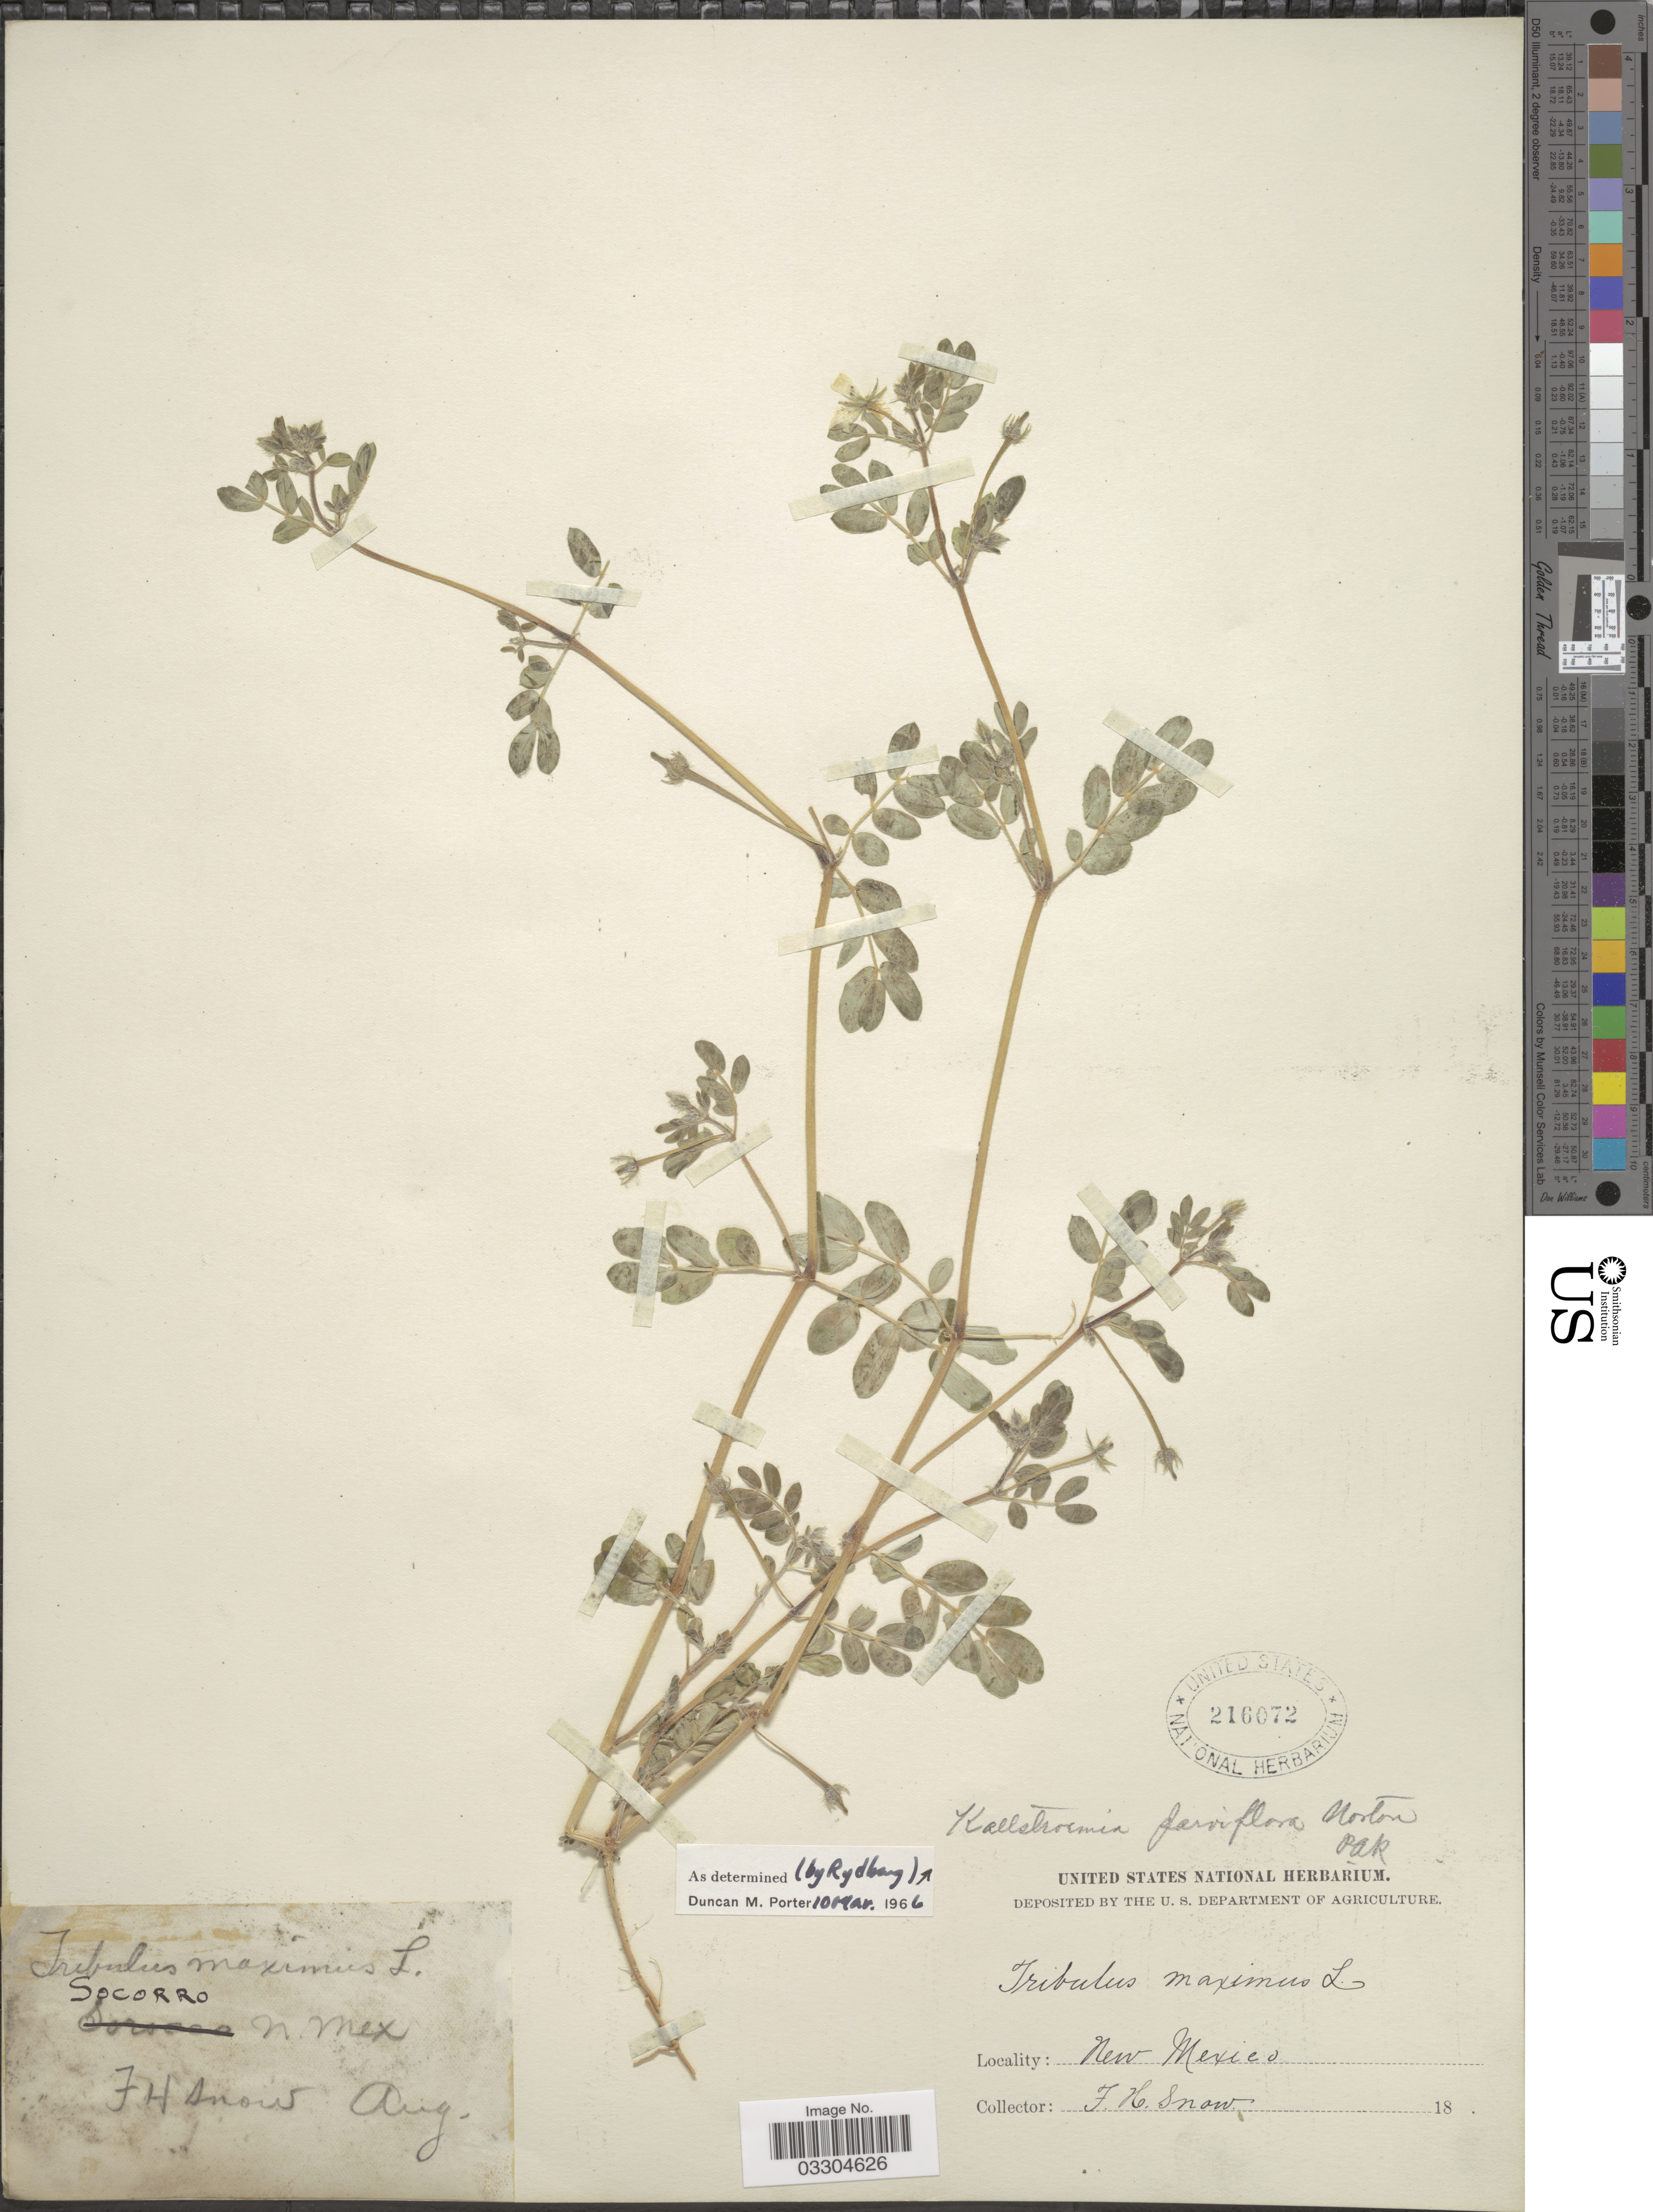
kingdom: Plantae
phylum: Tracheophyta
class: Magnoliopsida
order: Zygophyllales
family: Zygophyllaceae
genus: Kallstroemia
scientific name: Kallstroemia parviflora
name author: Norton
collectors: F. H. Snow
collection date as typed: Aug. 18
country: United States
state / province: New Mexico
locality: Socorro.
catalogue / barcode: US 216072